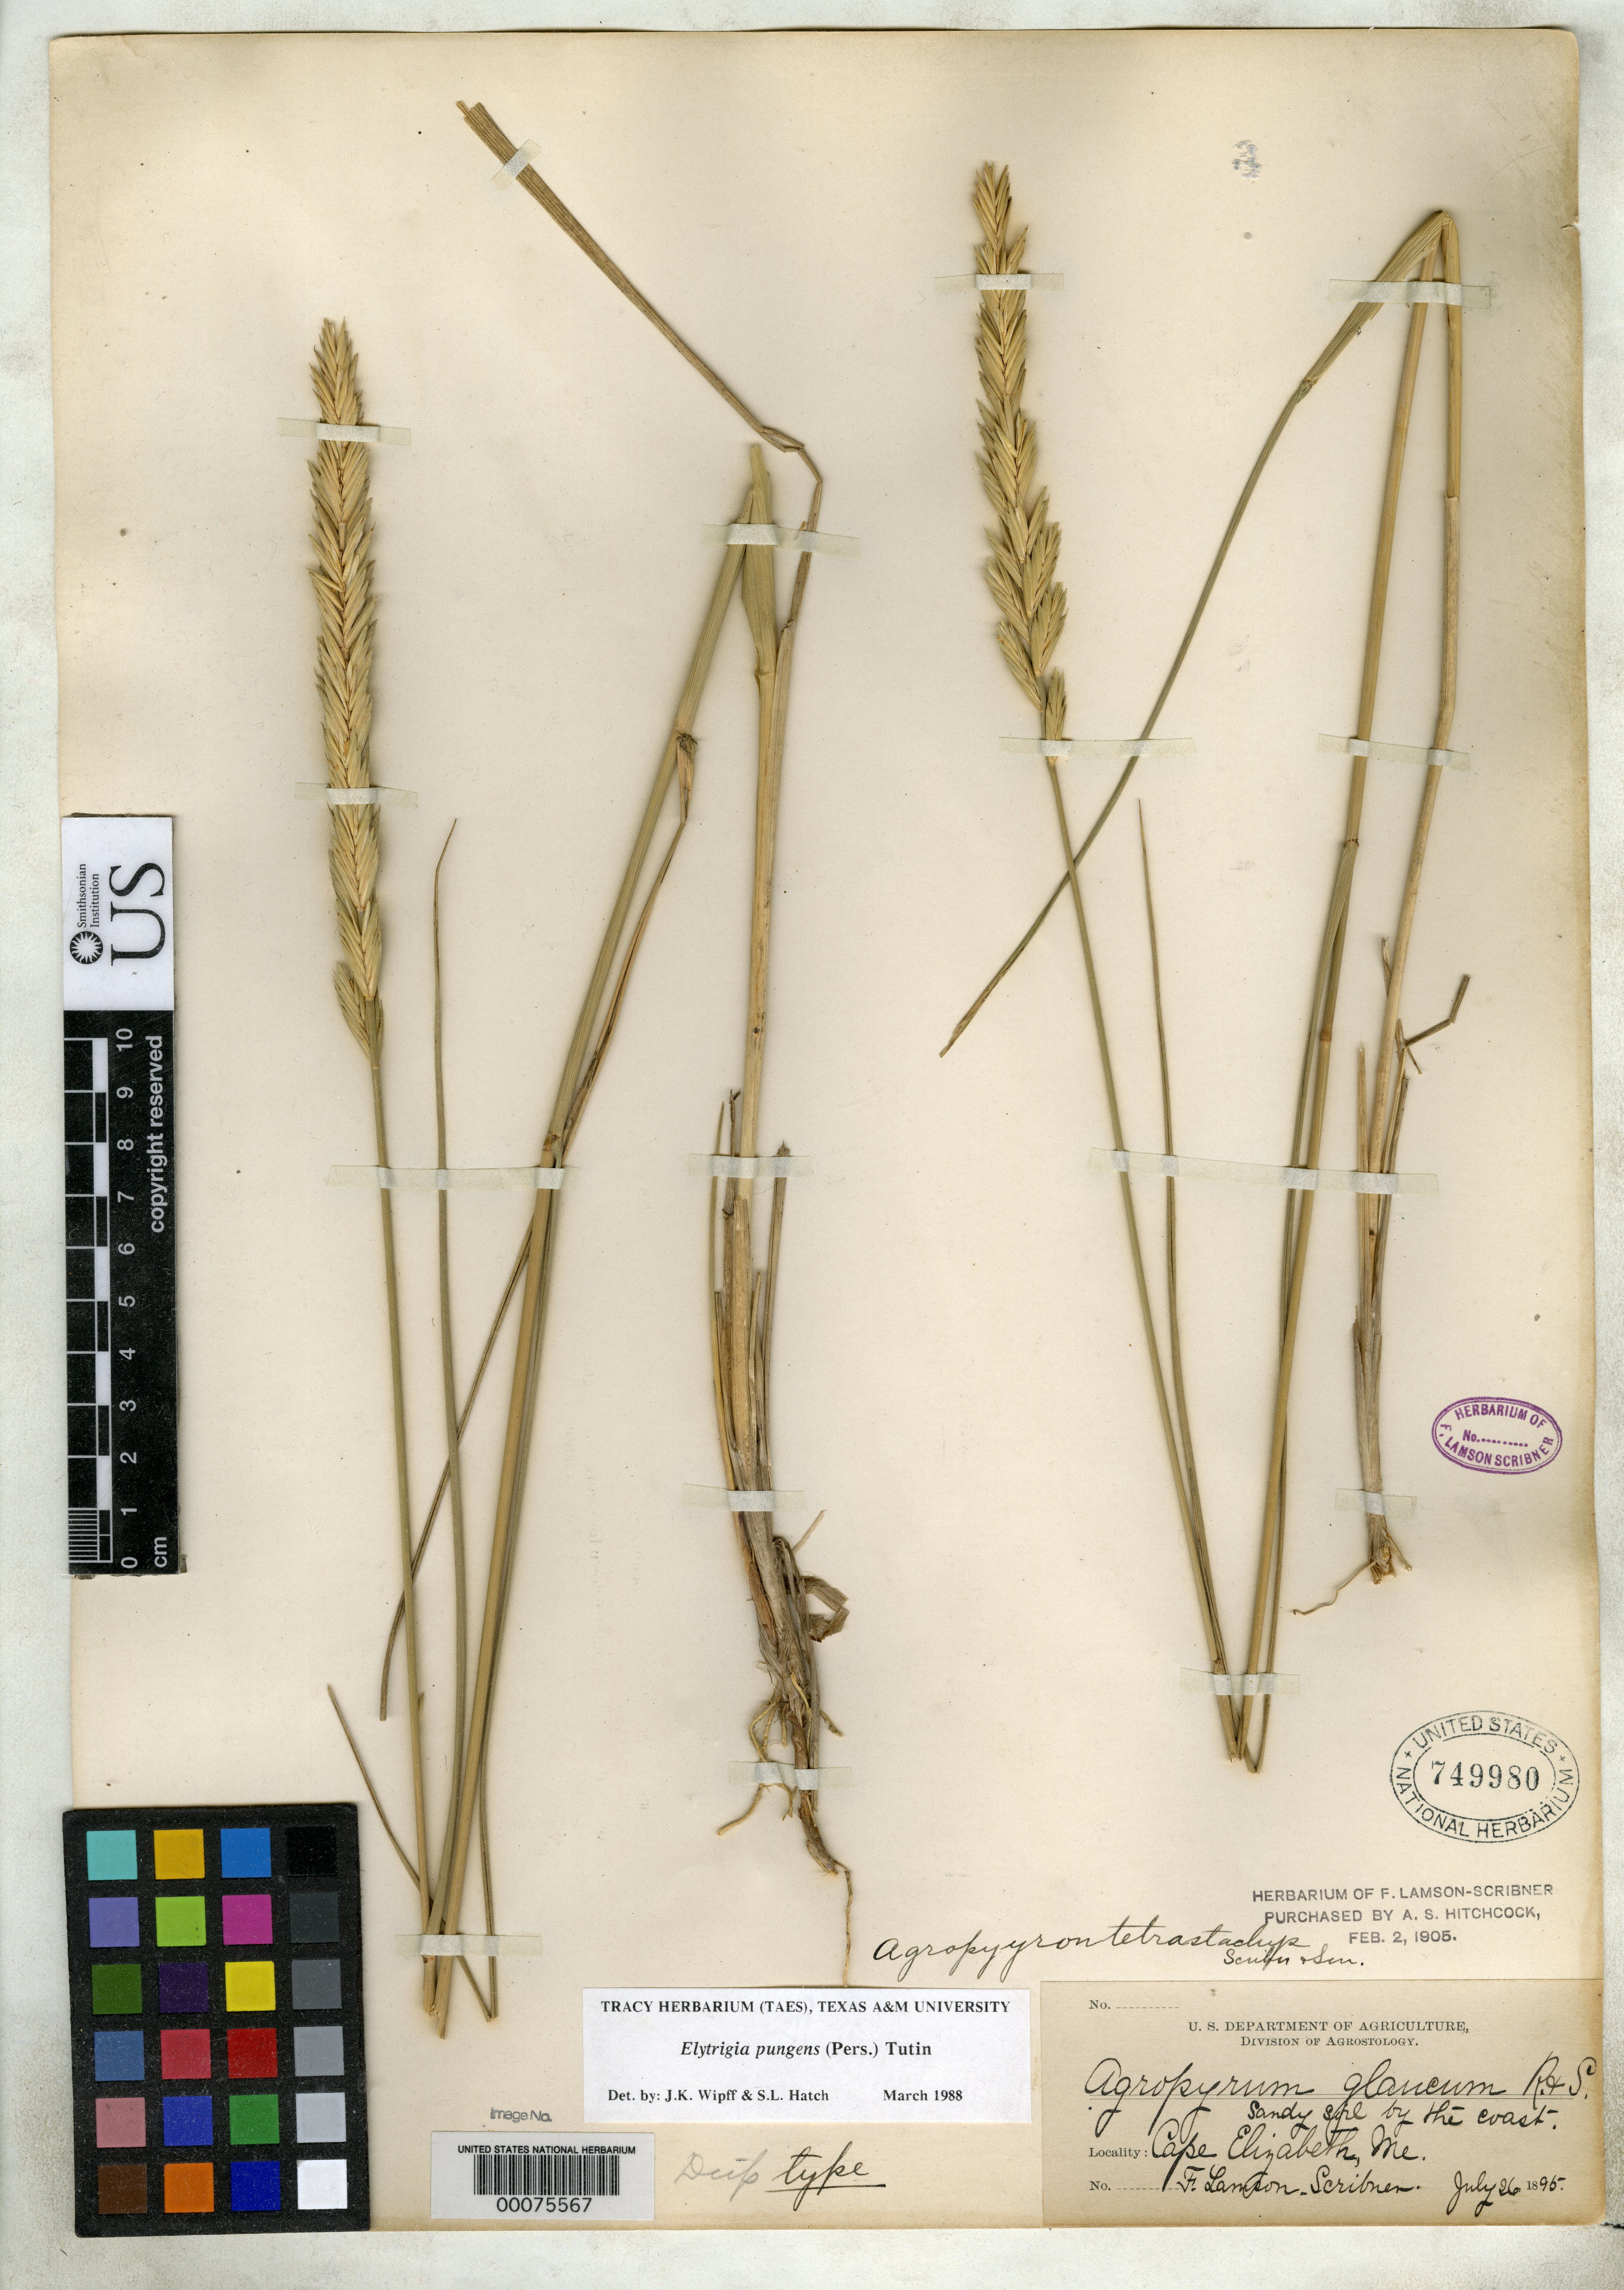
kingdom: Plantae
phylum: Tracheophyta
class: Liliopsida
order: Poales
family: Poaceae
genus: Agropyron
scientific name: Agropyron tetrastachys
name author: Scribn. & J.G. Sm.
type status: Isotype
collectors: F. L. Scribner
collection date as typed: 26 Jul 1895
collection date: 1895-07-26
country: United States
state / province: Maine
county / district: Cumberland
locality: Cape Elizabeth, sandy soil by coast.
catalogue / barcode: US 749980